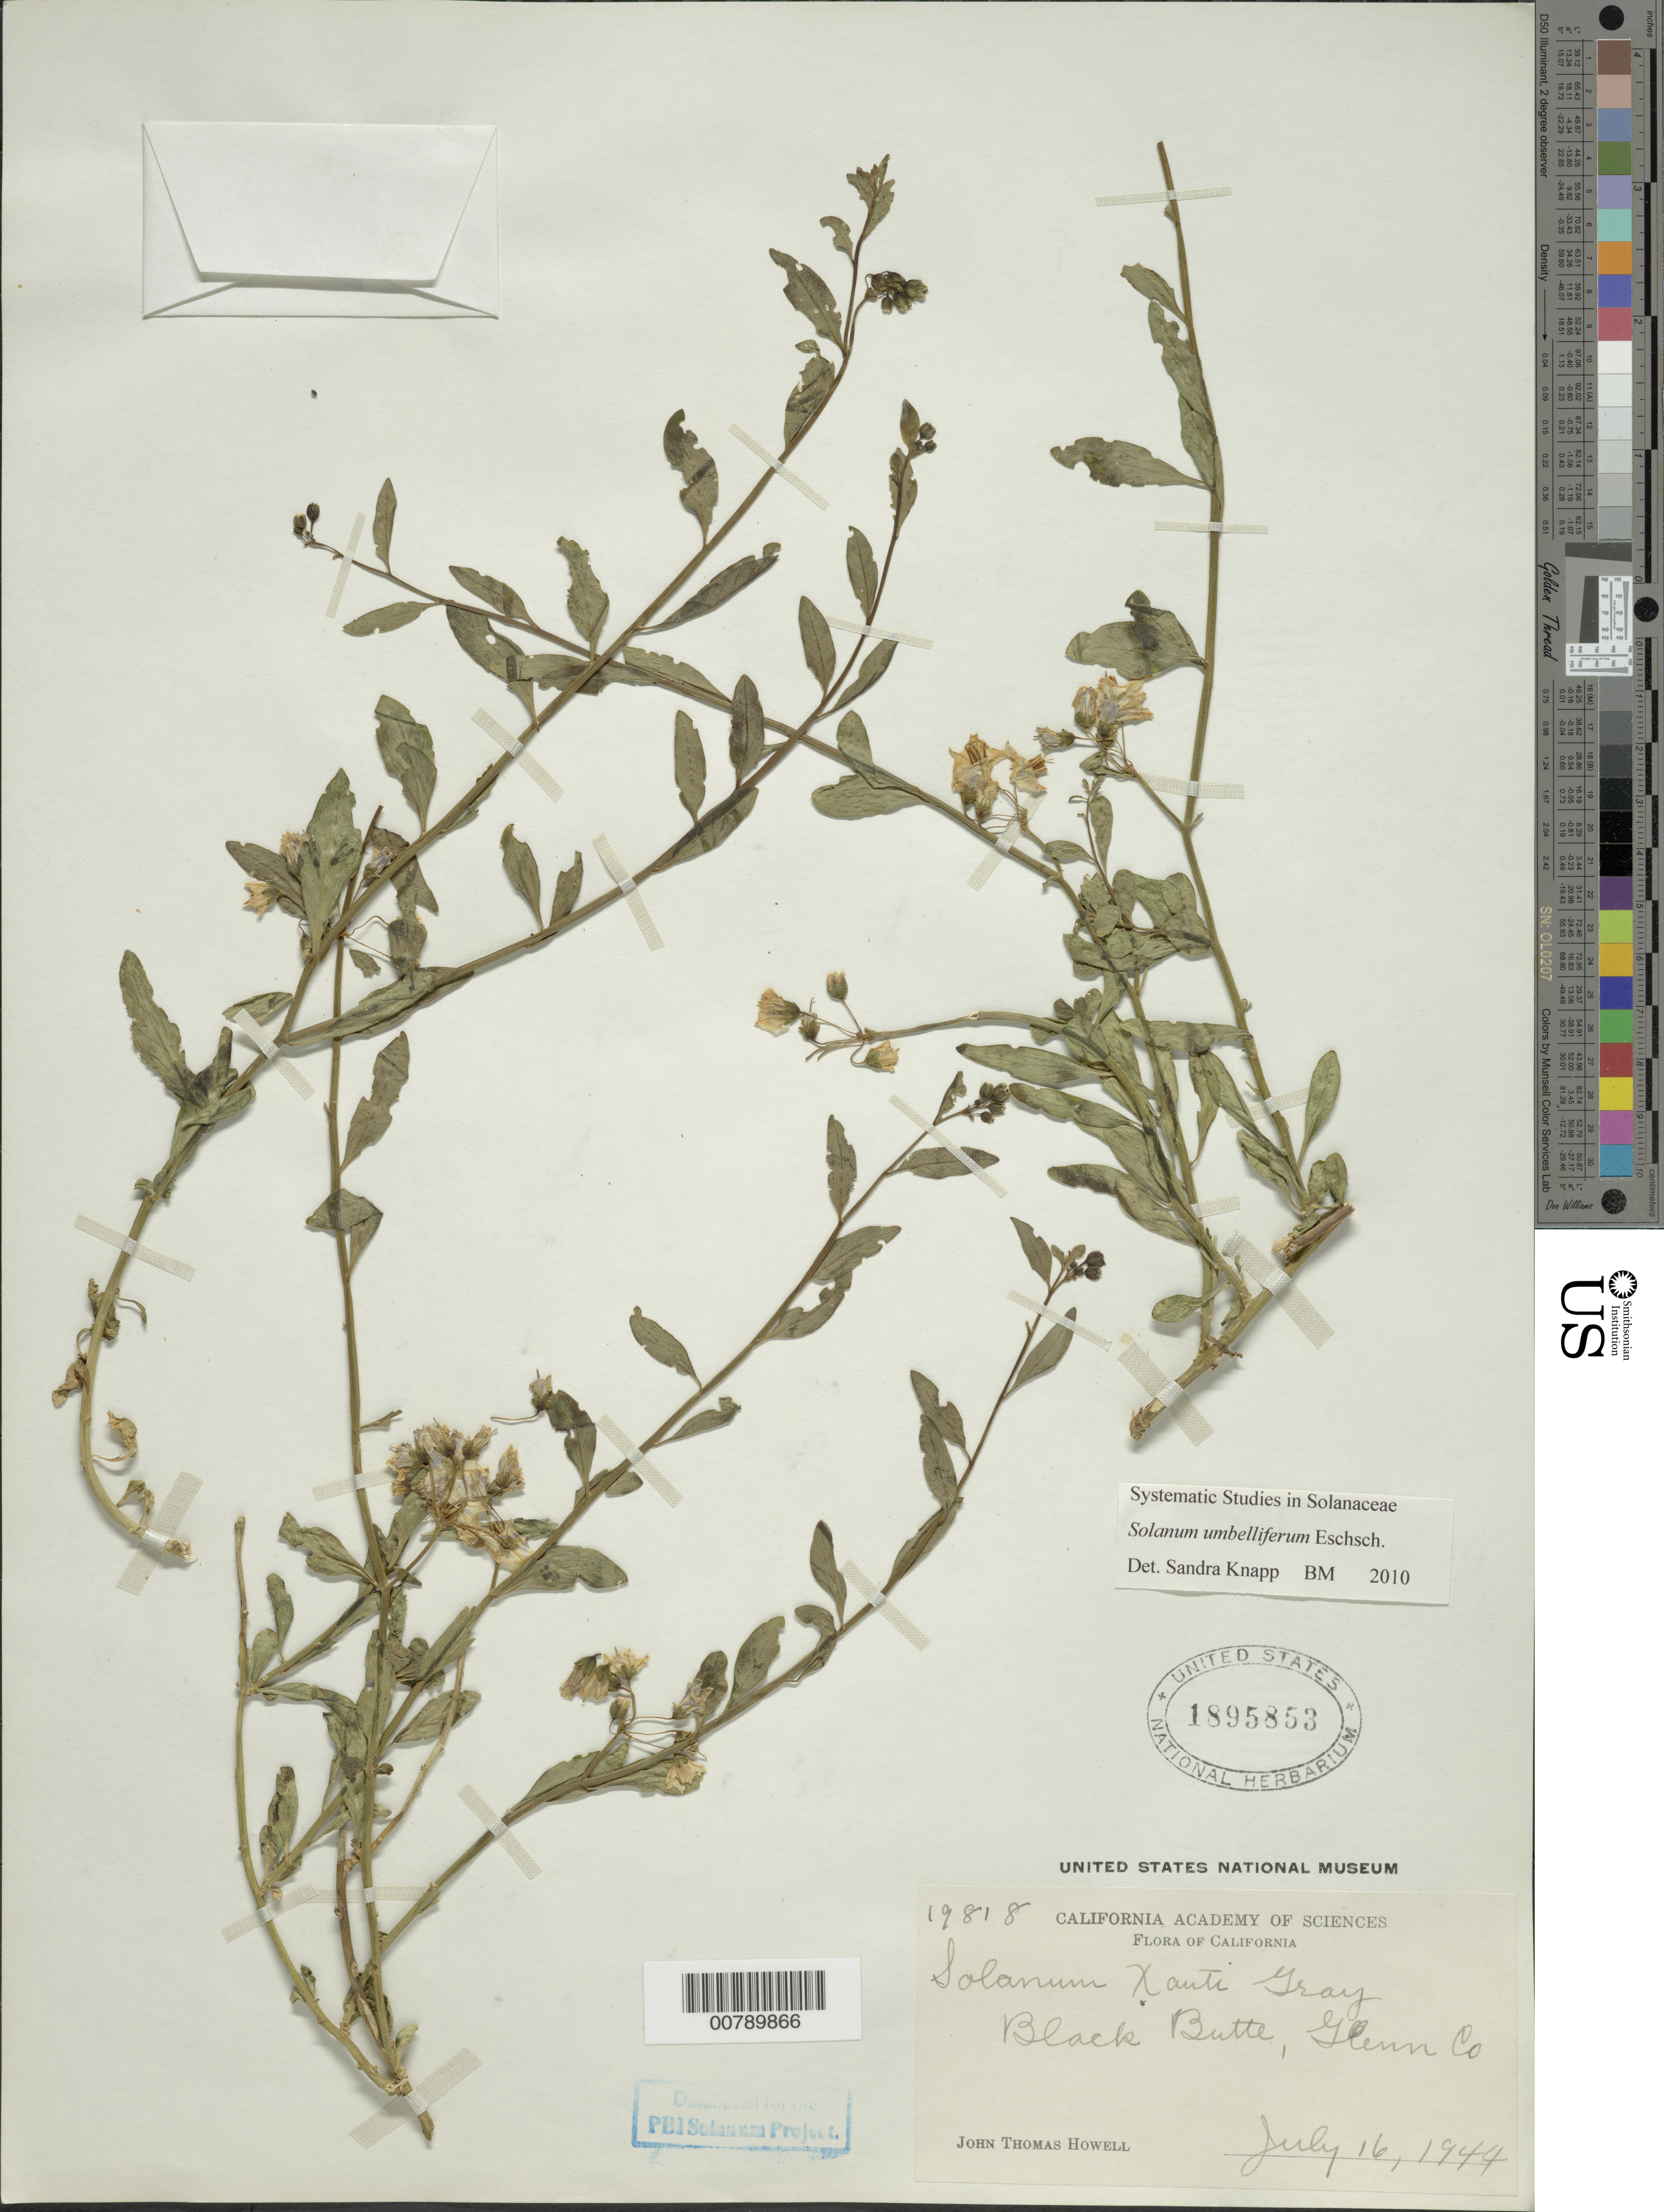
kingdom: Plantae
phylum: Tracheophyta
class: Magnoliopsida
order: Solanales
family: Solanaceae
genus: Solanum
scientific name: Solanum umbelliferum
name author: Eschsch.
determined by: Knapp, S. D.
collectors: J. T. Howell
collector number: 19818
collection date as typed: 16 Jul 1944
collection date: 1944-07-16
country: United States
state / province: California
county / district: Glenn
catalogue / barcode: US 1895853